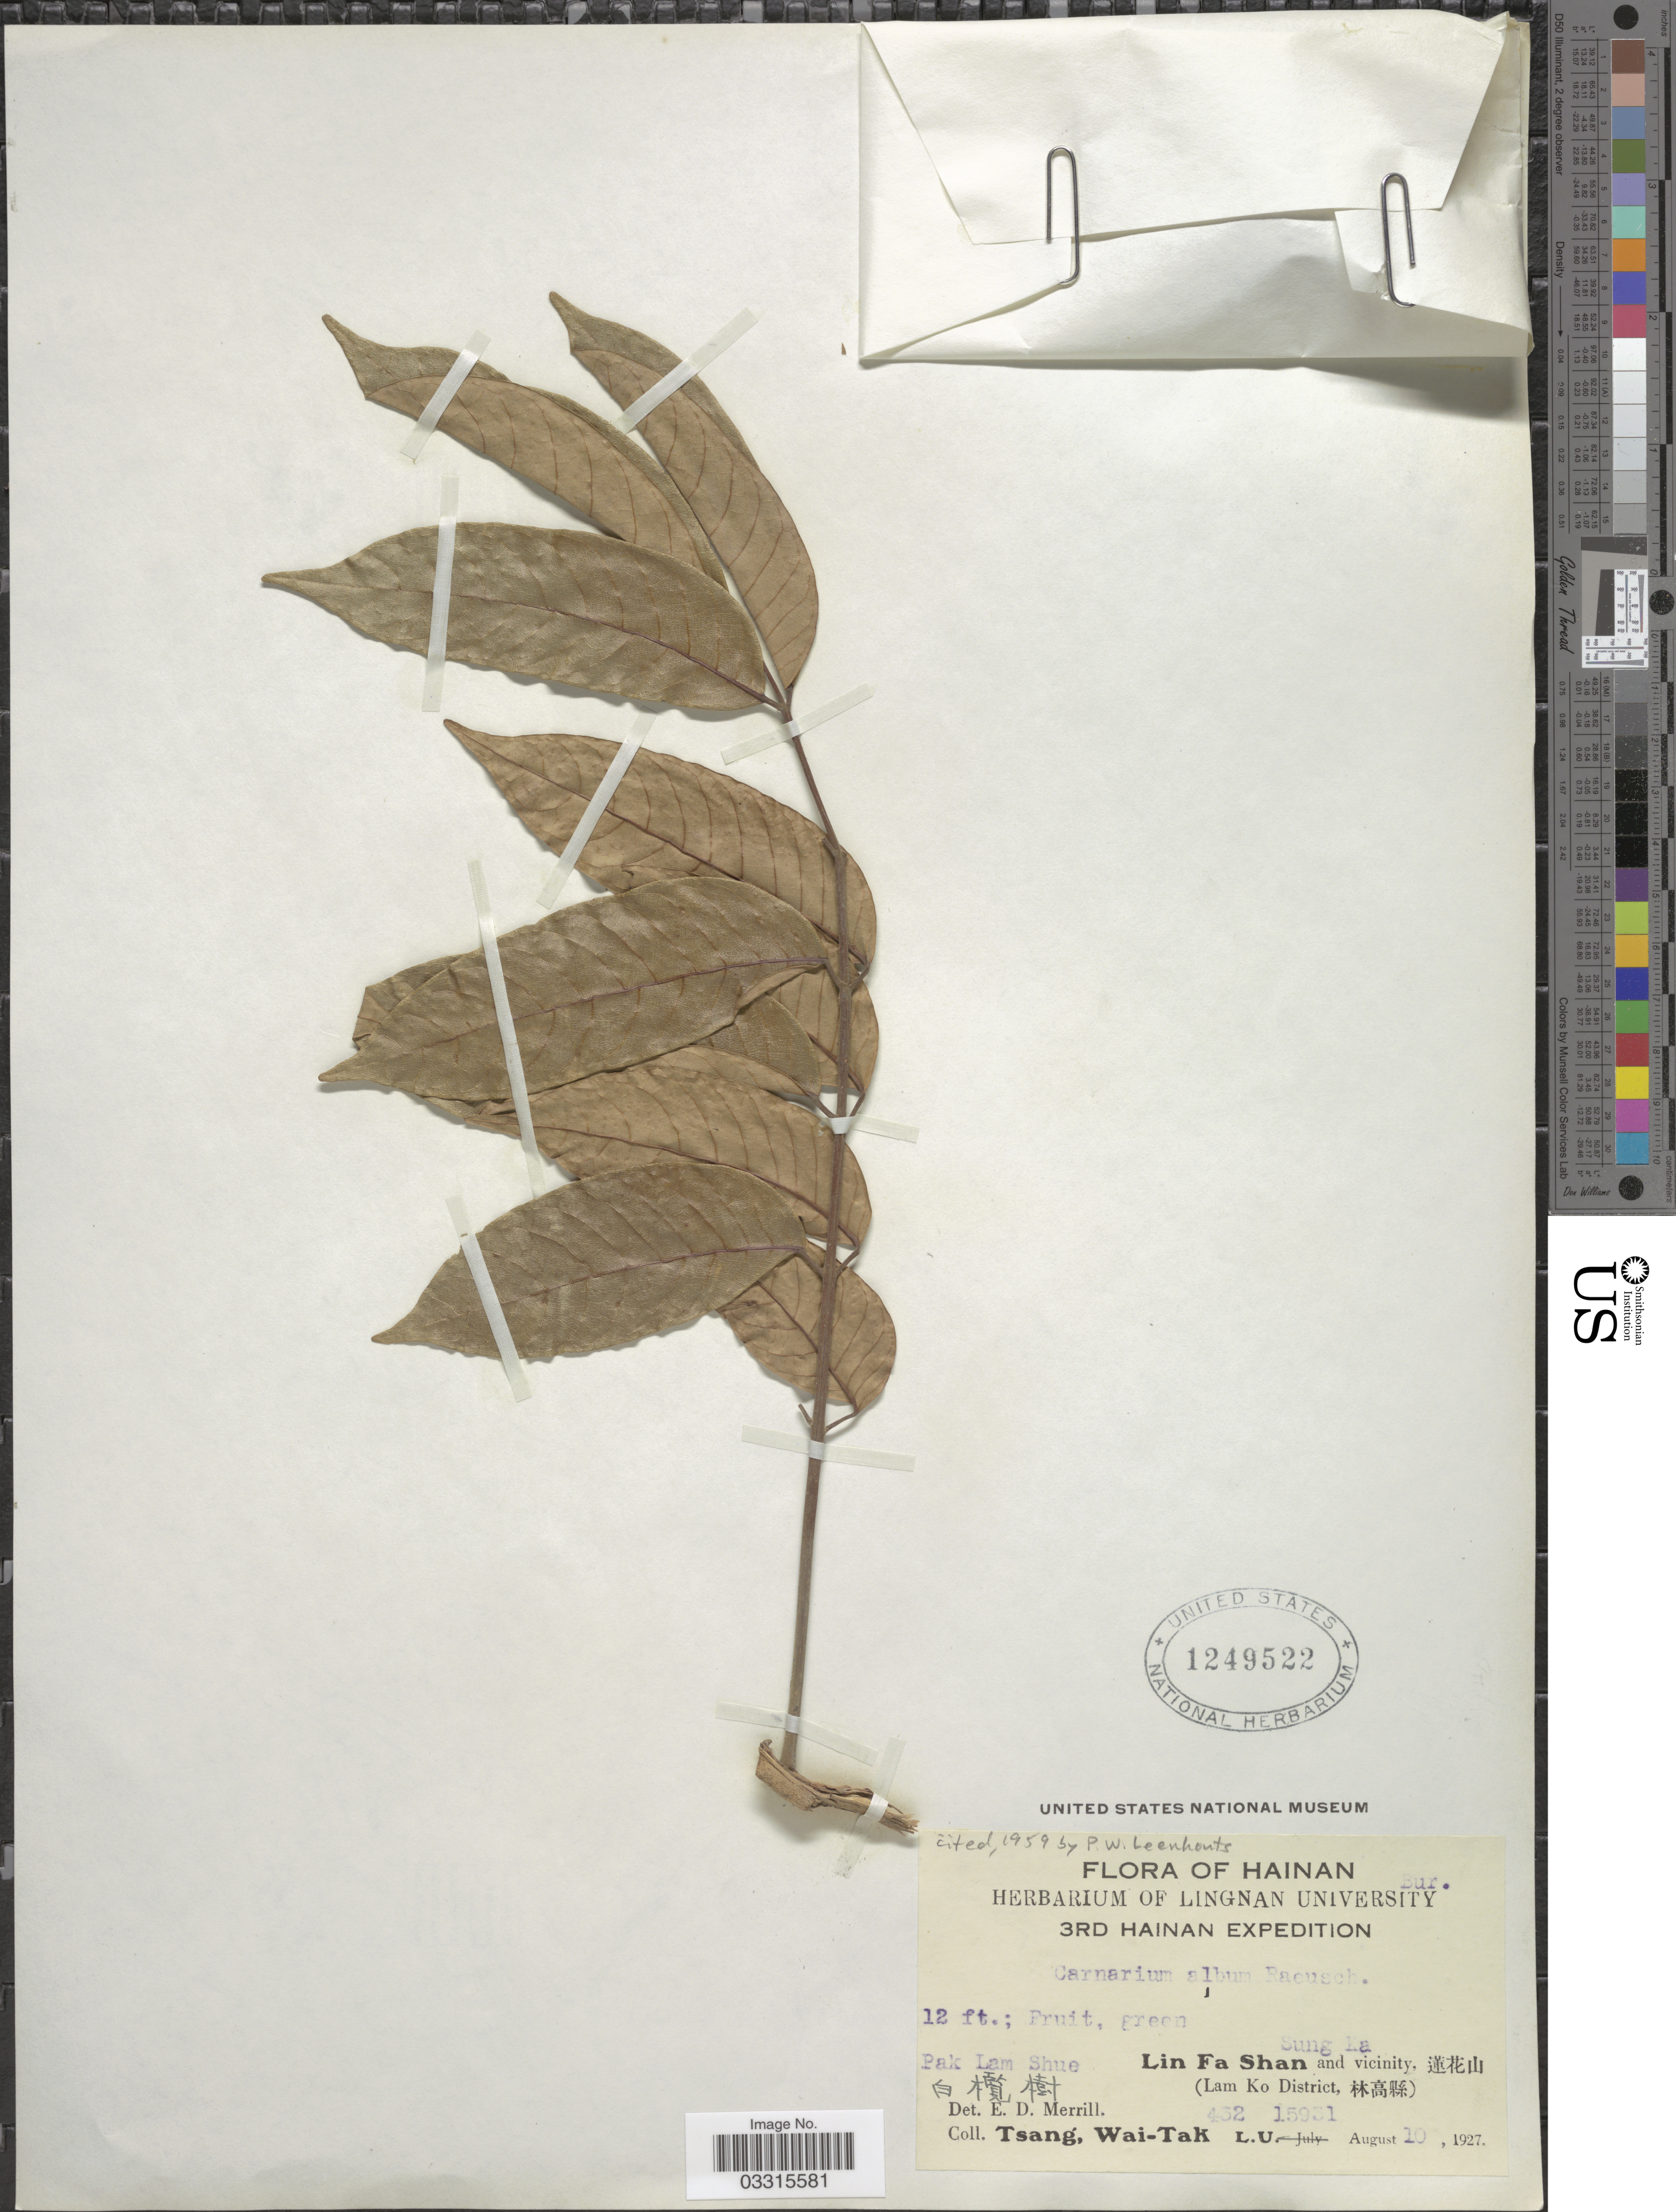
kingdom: Plantae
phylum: Tracheophyta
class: Magnoliopsida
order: Sapindales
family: Burseraceae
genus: Canarium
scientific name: Canarium album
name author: Leenh.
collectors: W. T. Tsang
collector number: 432L.U.15931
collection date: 1927-08-10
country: China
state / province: Hainan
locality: Lin Fa Shan and vicinity, Lam Ko District. Sung Ka.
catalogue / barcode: US 1249522